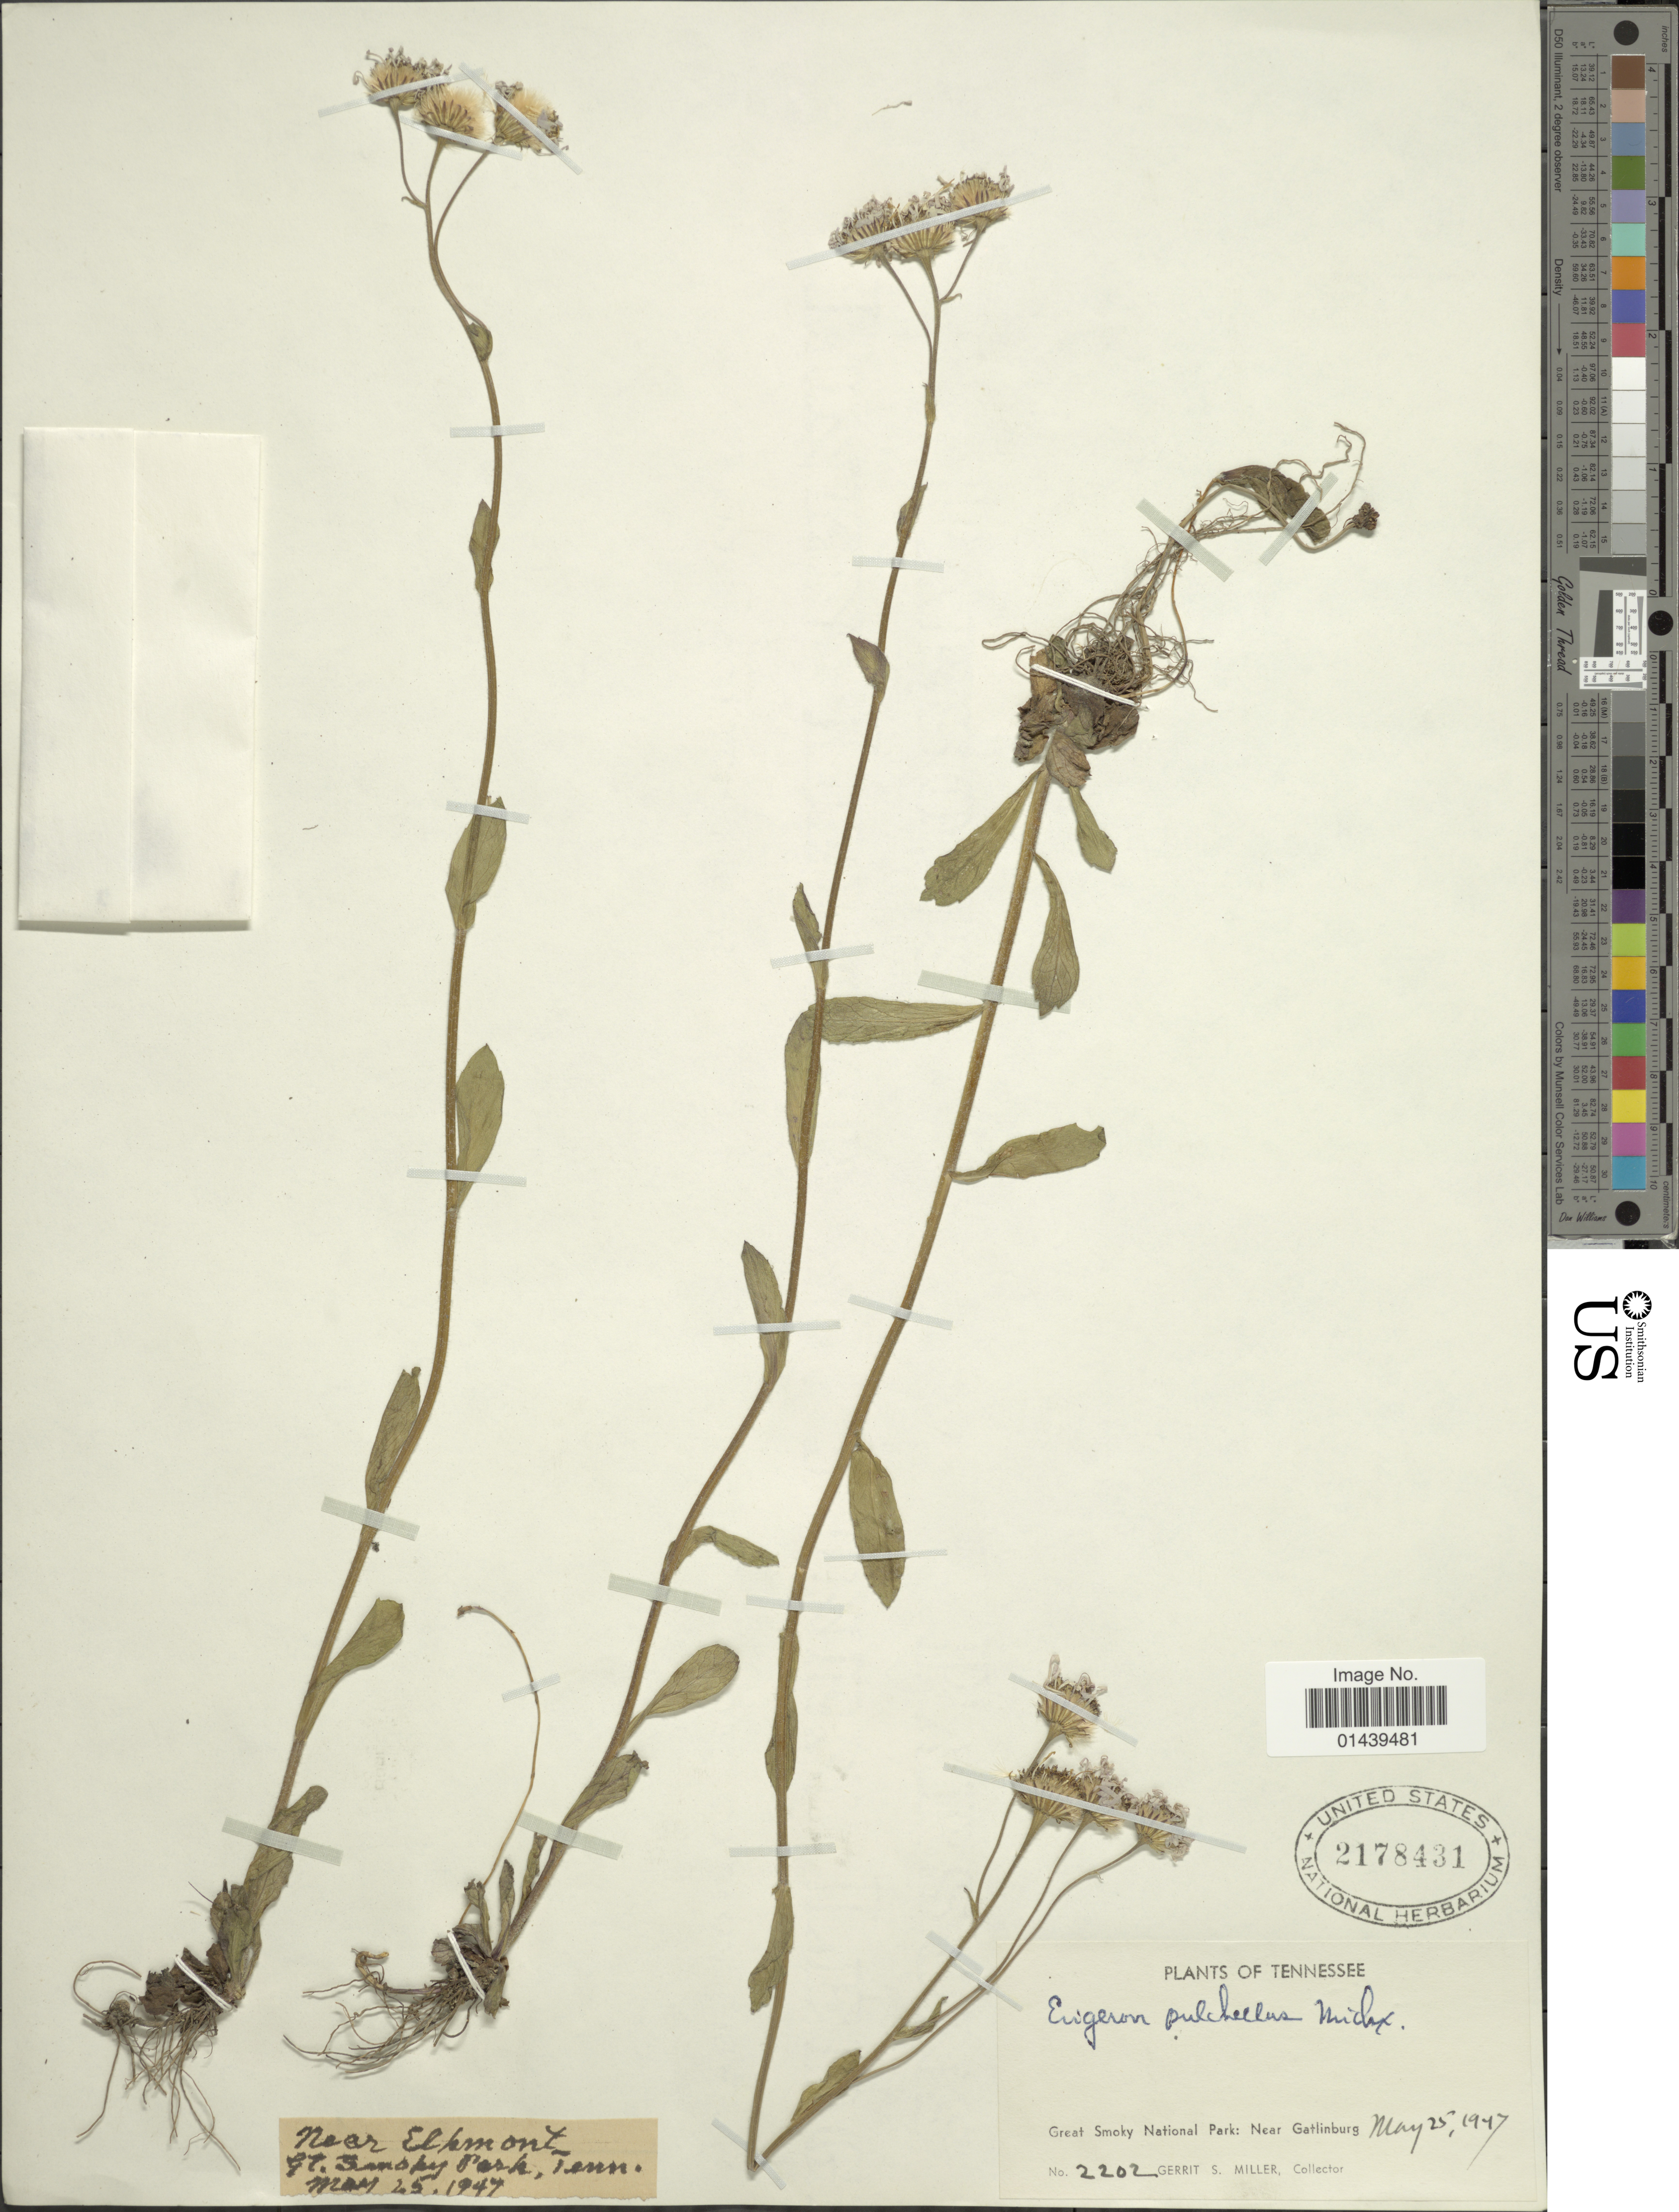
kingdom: Plantae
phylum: Tracheophyta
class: Magnoliopsida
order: Asterales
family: Asteraceae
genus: Erigeron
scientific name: Erigeron pulchellus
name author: Michx.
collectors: G. S. Miller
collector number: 2202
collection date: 1947-05-25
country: United States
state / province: Tennessee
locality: Great Smoky National Park: Near Gatlinburg. Near Elkmont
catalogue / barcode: US 2178431